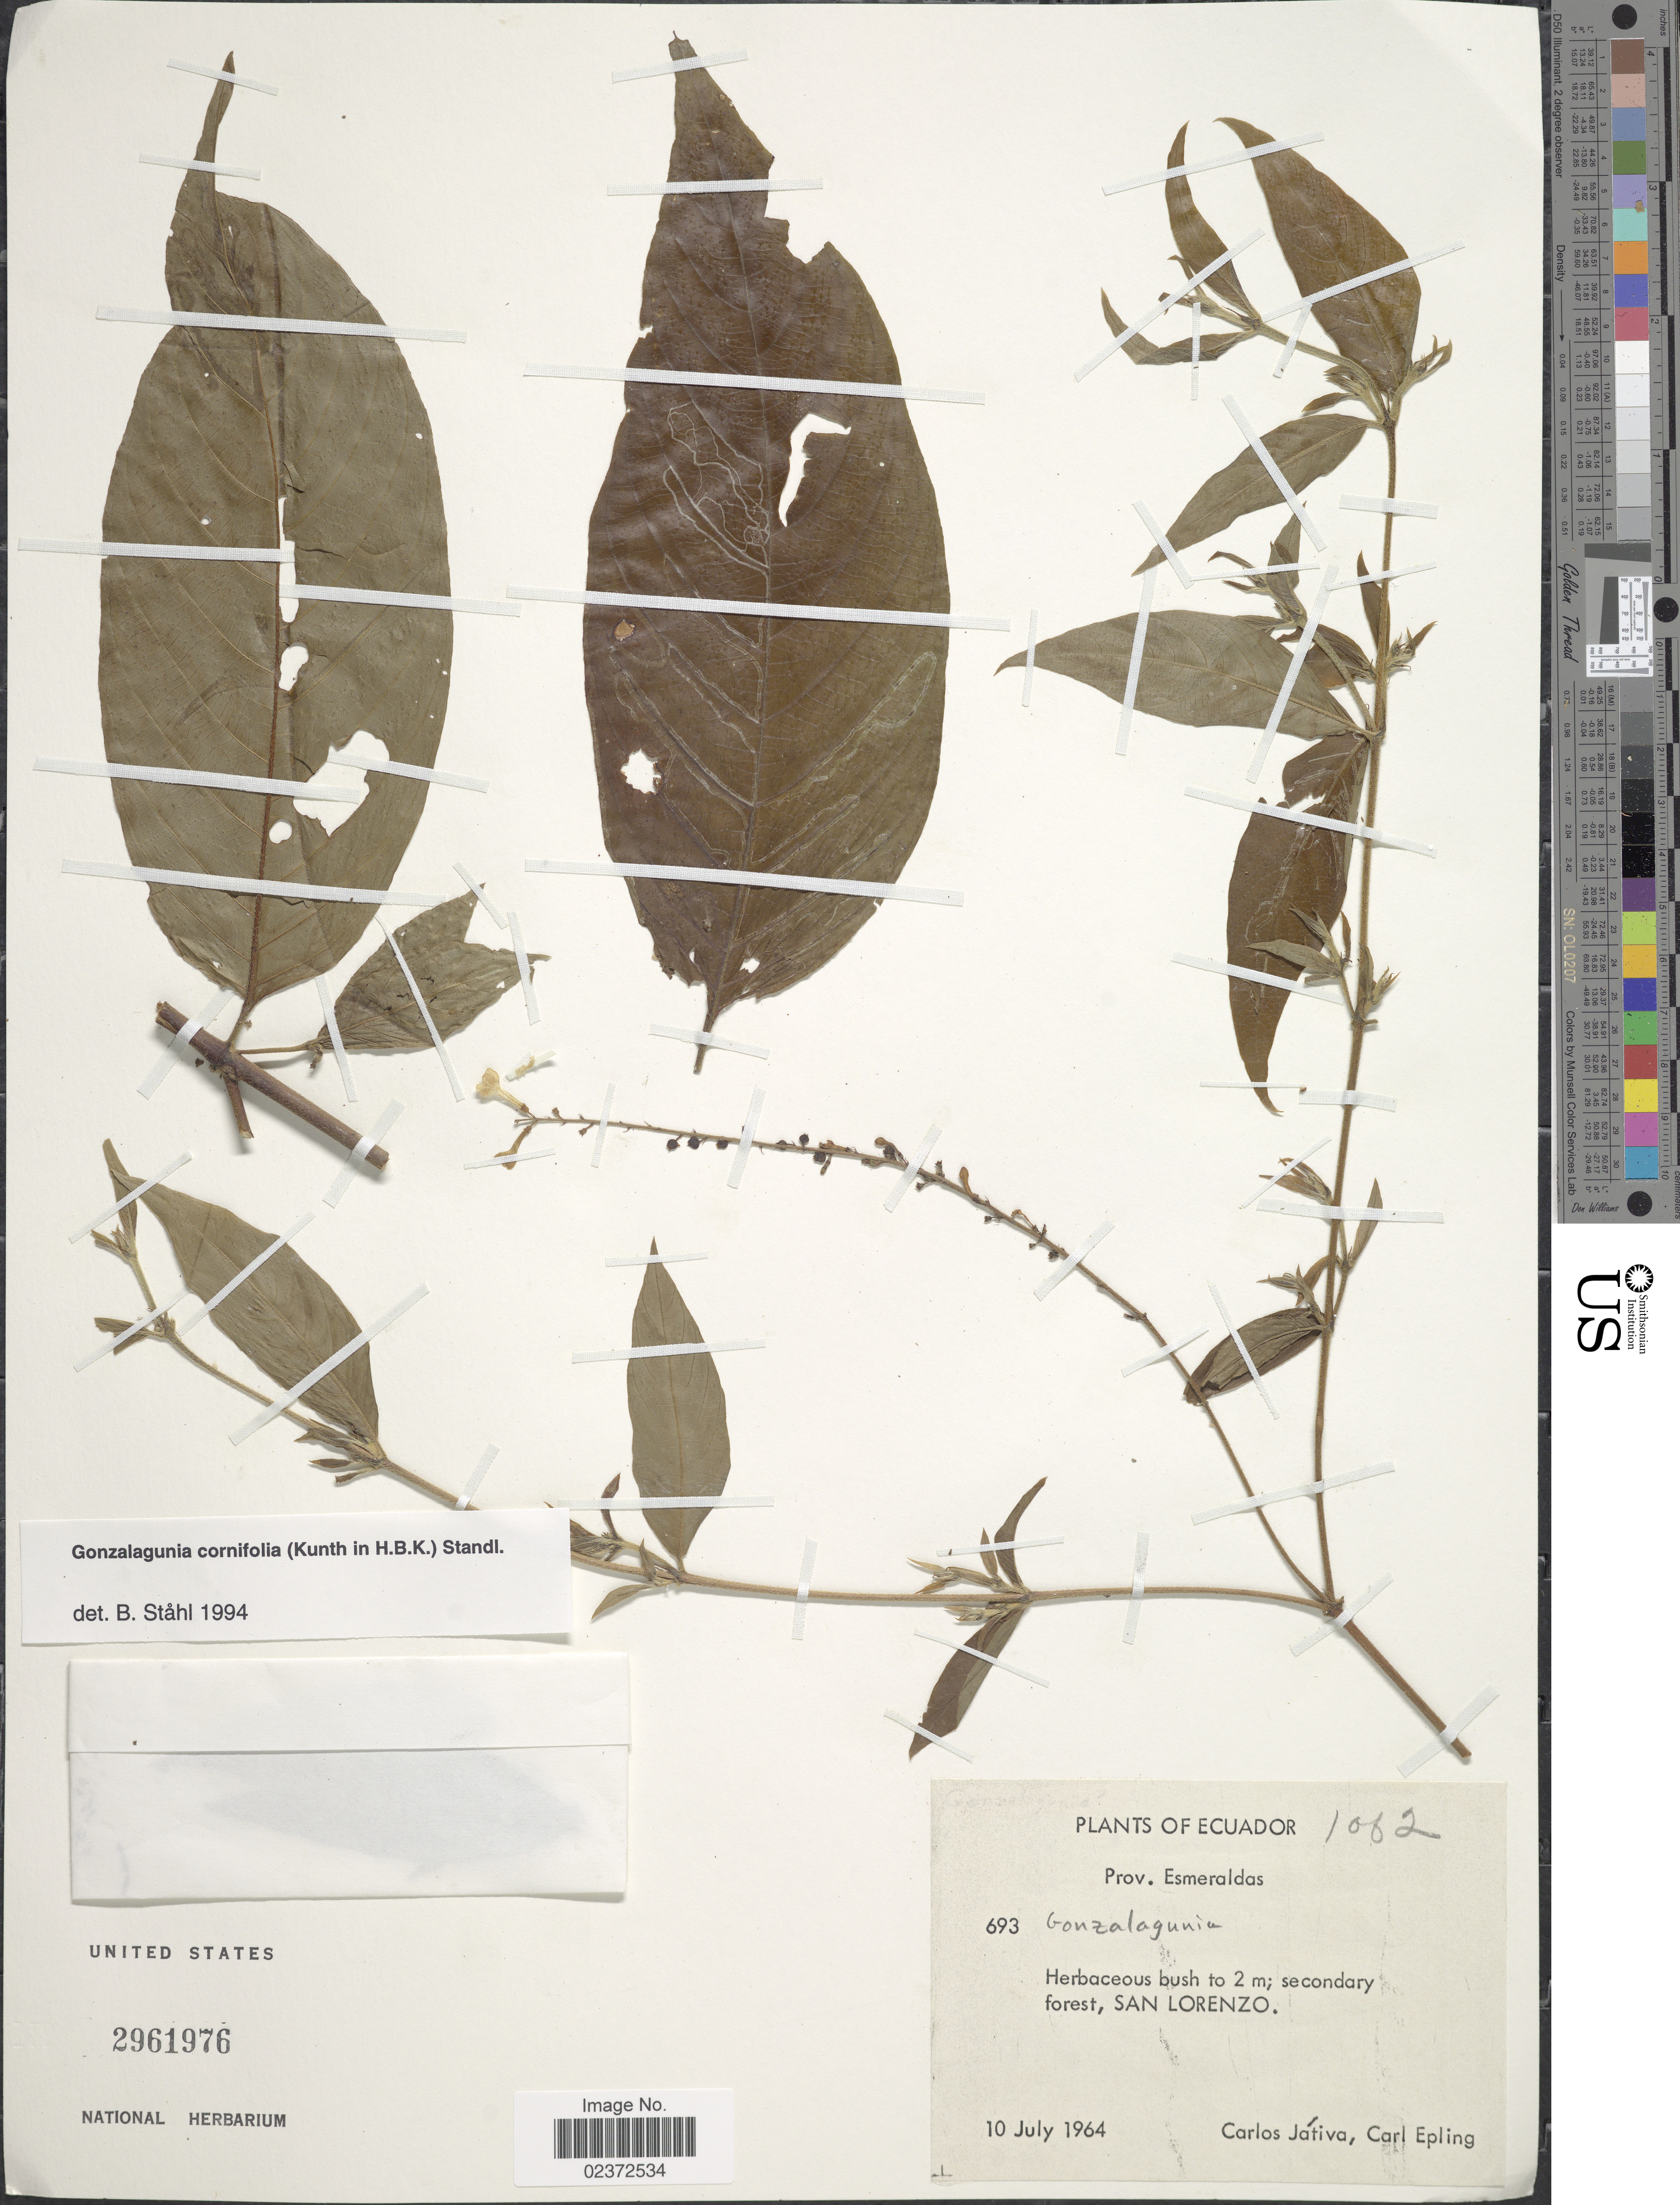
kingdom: Plantae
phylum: Tracheophyta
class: Magnoliopsida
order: Gentianales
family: Rubiaceae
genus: Gonzalagunia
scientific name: Gonzalagunia cornifolia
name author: (Kunth) Standl.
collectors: C. D. Játiva & C. C. Epling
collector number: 693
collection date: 1964-07-10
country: Ecuador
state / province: Esmeraldas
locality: San Lorenzo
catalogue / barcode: US 2961976